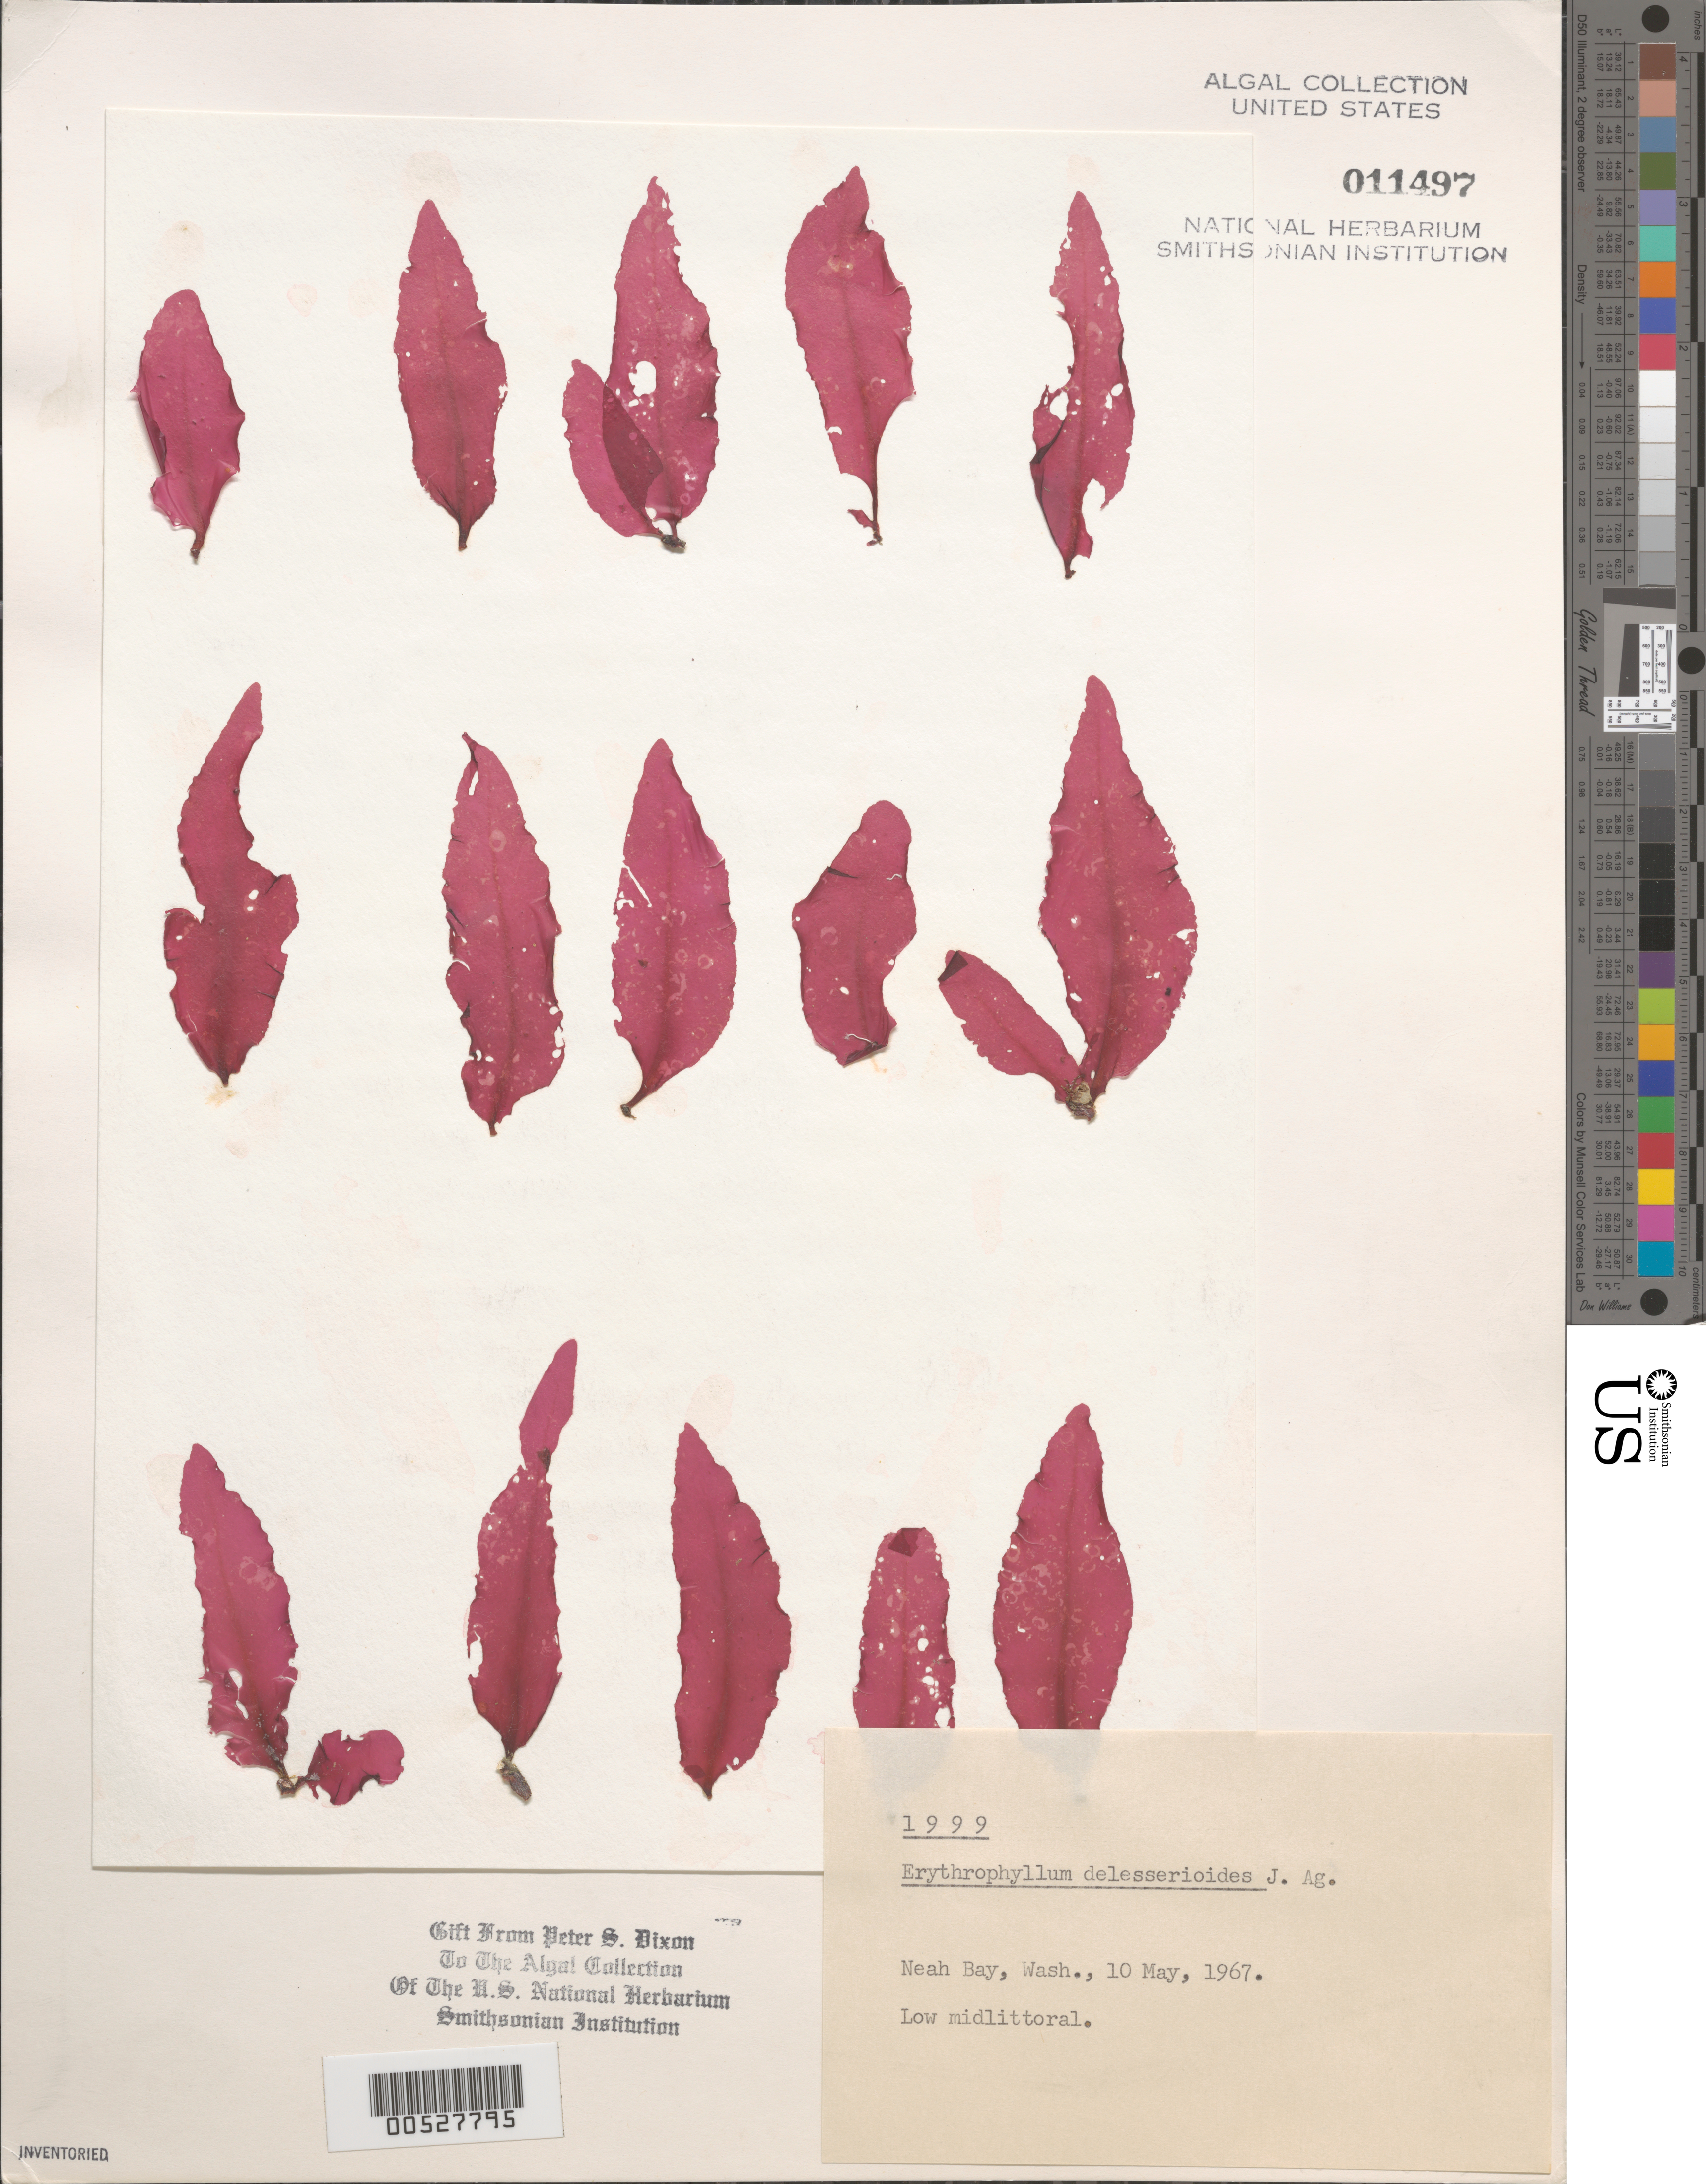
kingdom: Plantae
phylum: Rhodophyta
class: Florideophyceae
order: Gigartinales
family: Kallymeniaceae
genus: Erythrophyllum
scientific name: Erythrophyllum delesserioides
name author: J. Agardh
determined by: Dixon, P. S.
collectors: P. S. Dixon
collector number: PSD 1999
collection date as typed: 10 May 1967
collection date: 1967-05-10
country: United States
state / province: Washington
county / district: Clallam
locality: Neah Bay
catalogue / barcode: US 11497